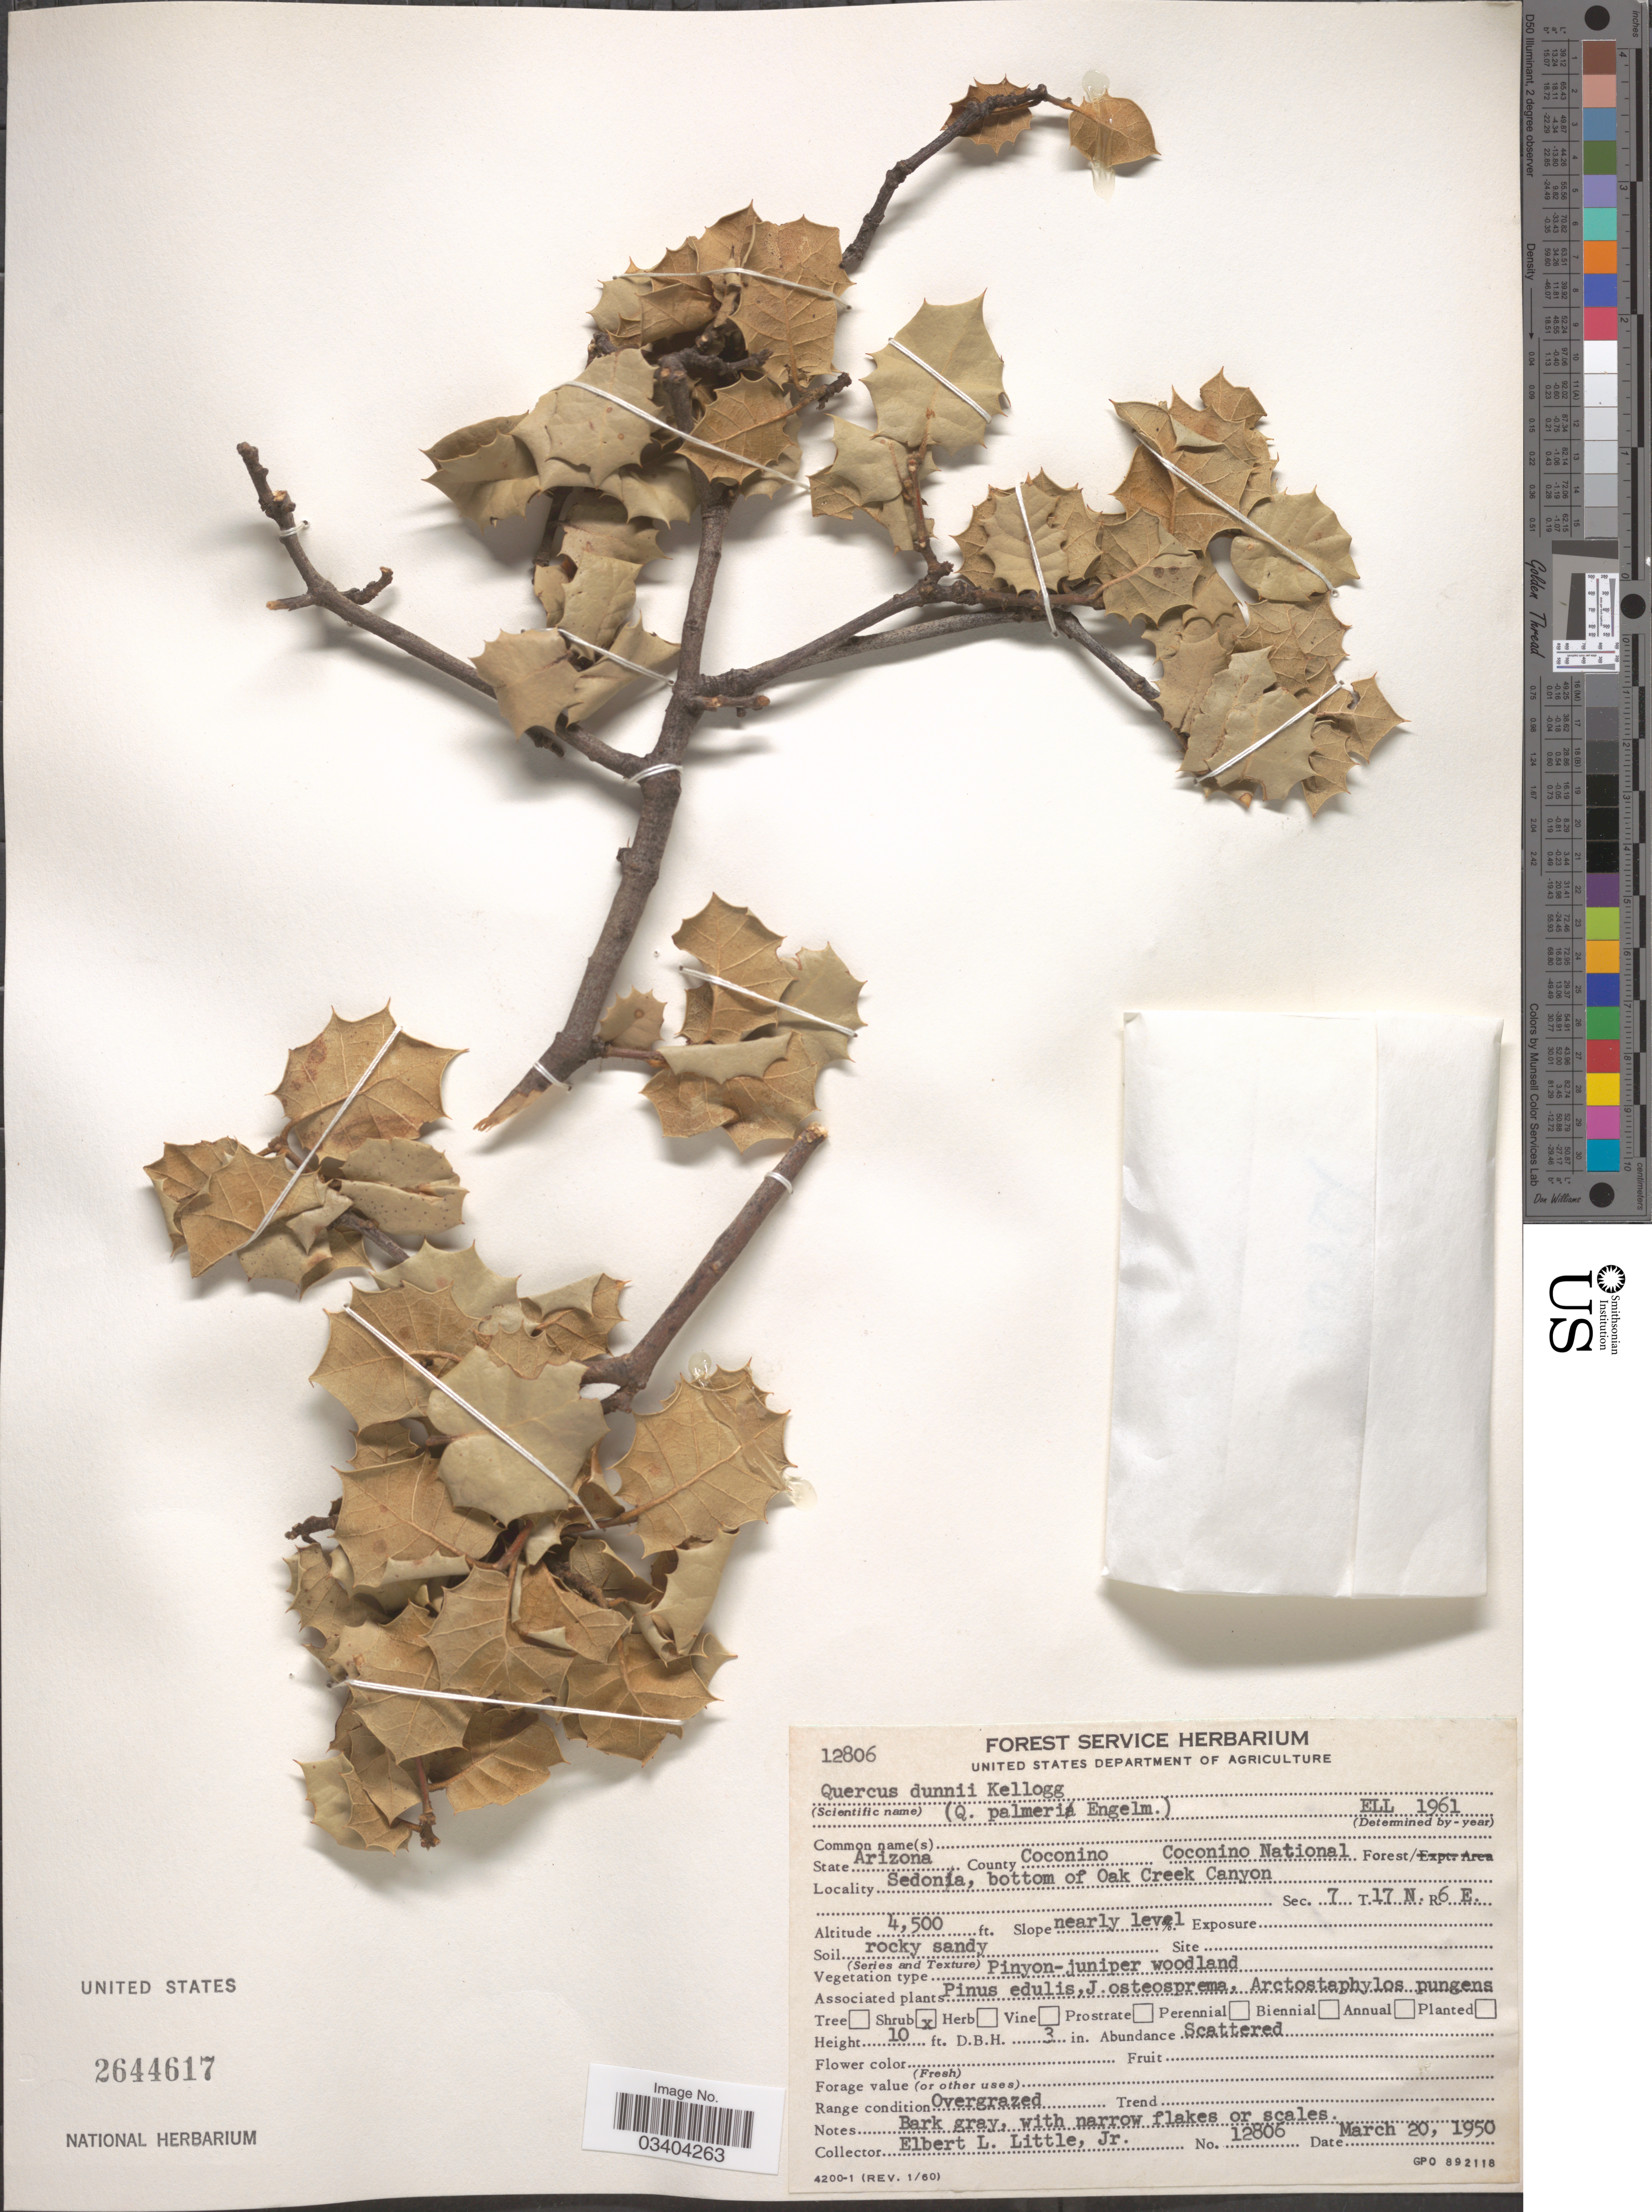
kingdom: Plantae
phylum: Tracheophyta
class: Magnoliopsida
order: Fagales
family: Fagaceae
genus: Quercus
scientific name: Quercus dunnii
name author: Kellogg ex Curran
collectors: E. L. Little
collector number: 12806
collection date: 1950-03-20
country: United States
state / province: Arizona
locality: County Coconino Coconino National Forest, Sedona, bottom of Oak Creek Canyon. Sec. 7 T.17N; R6 E.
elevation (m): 1372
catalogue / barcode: US 2644617